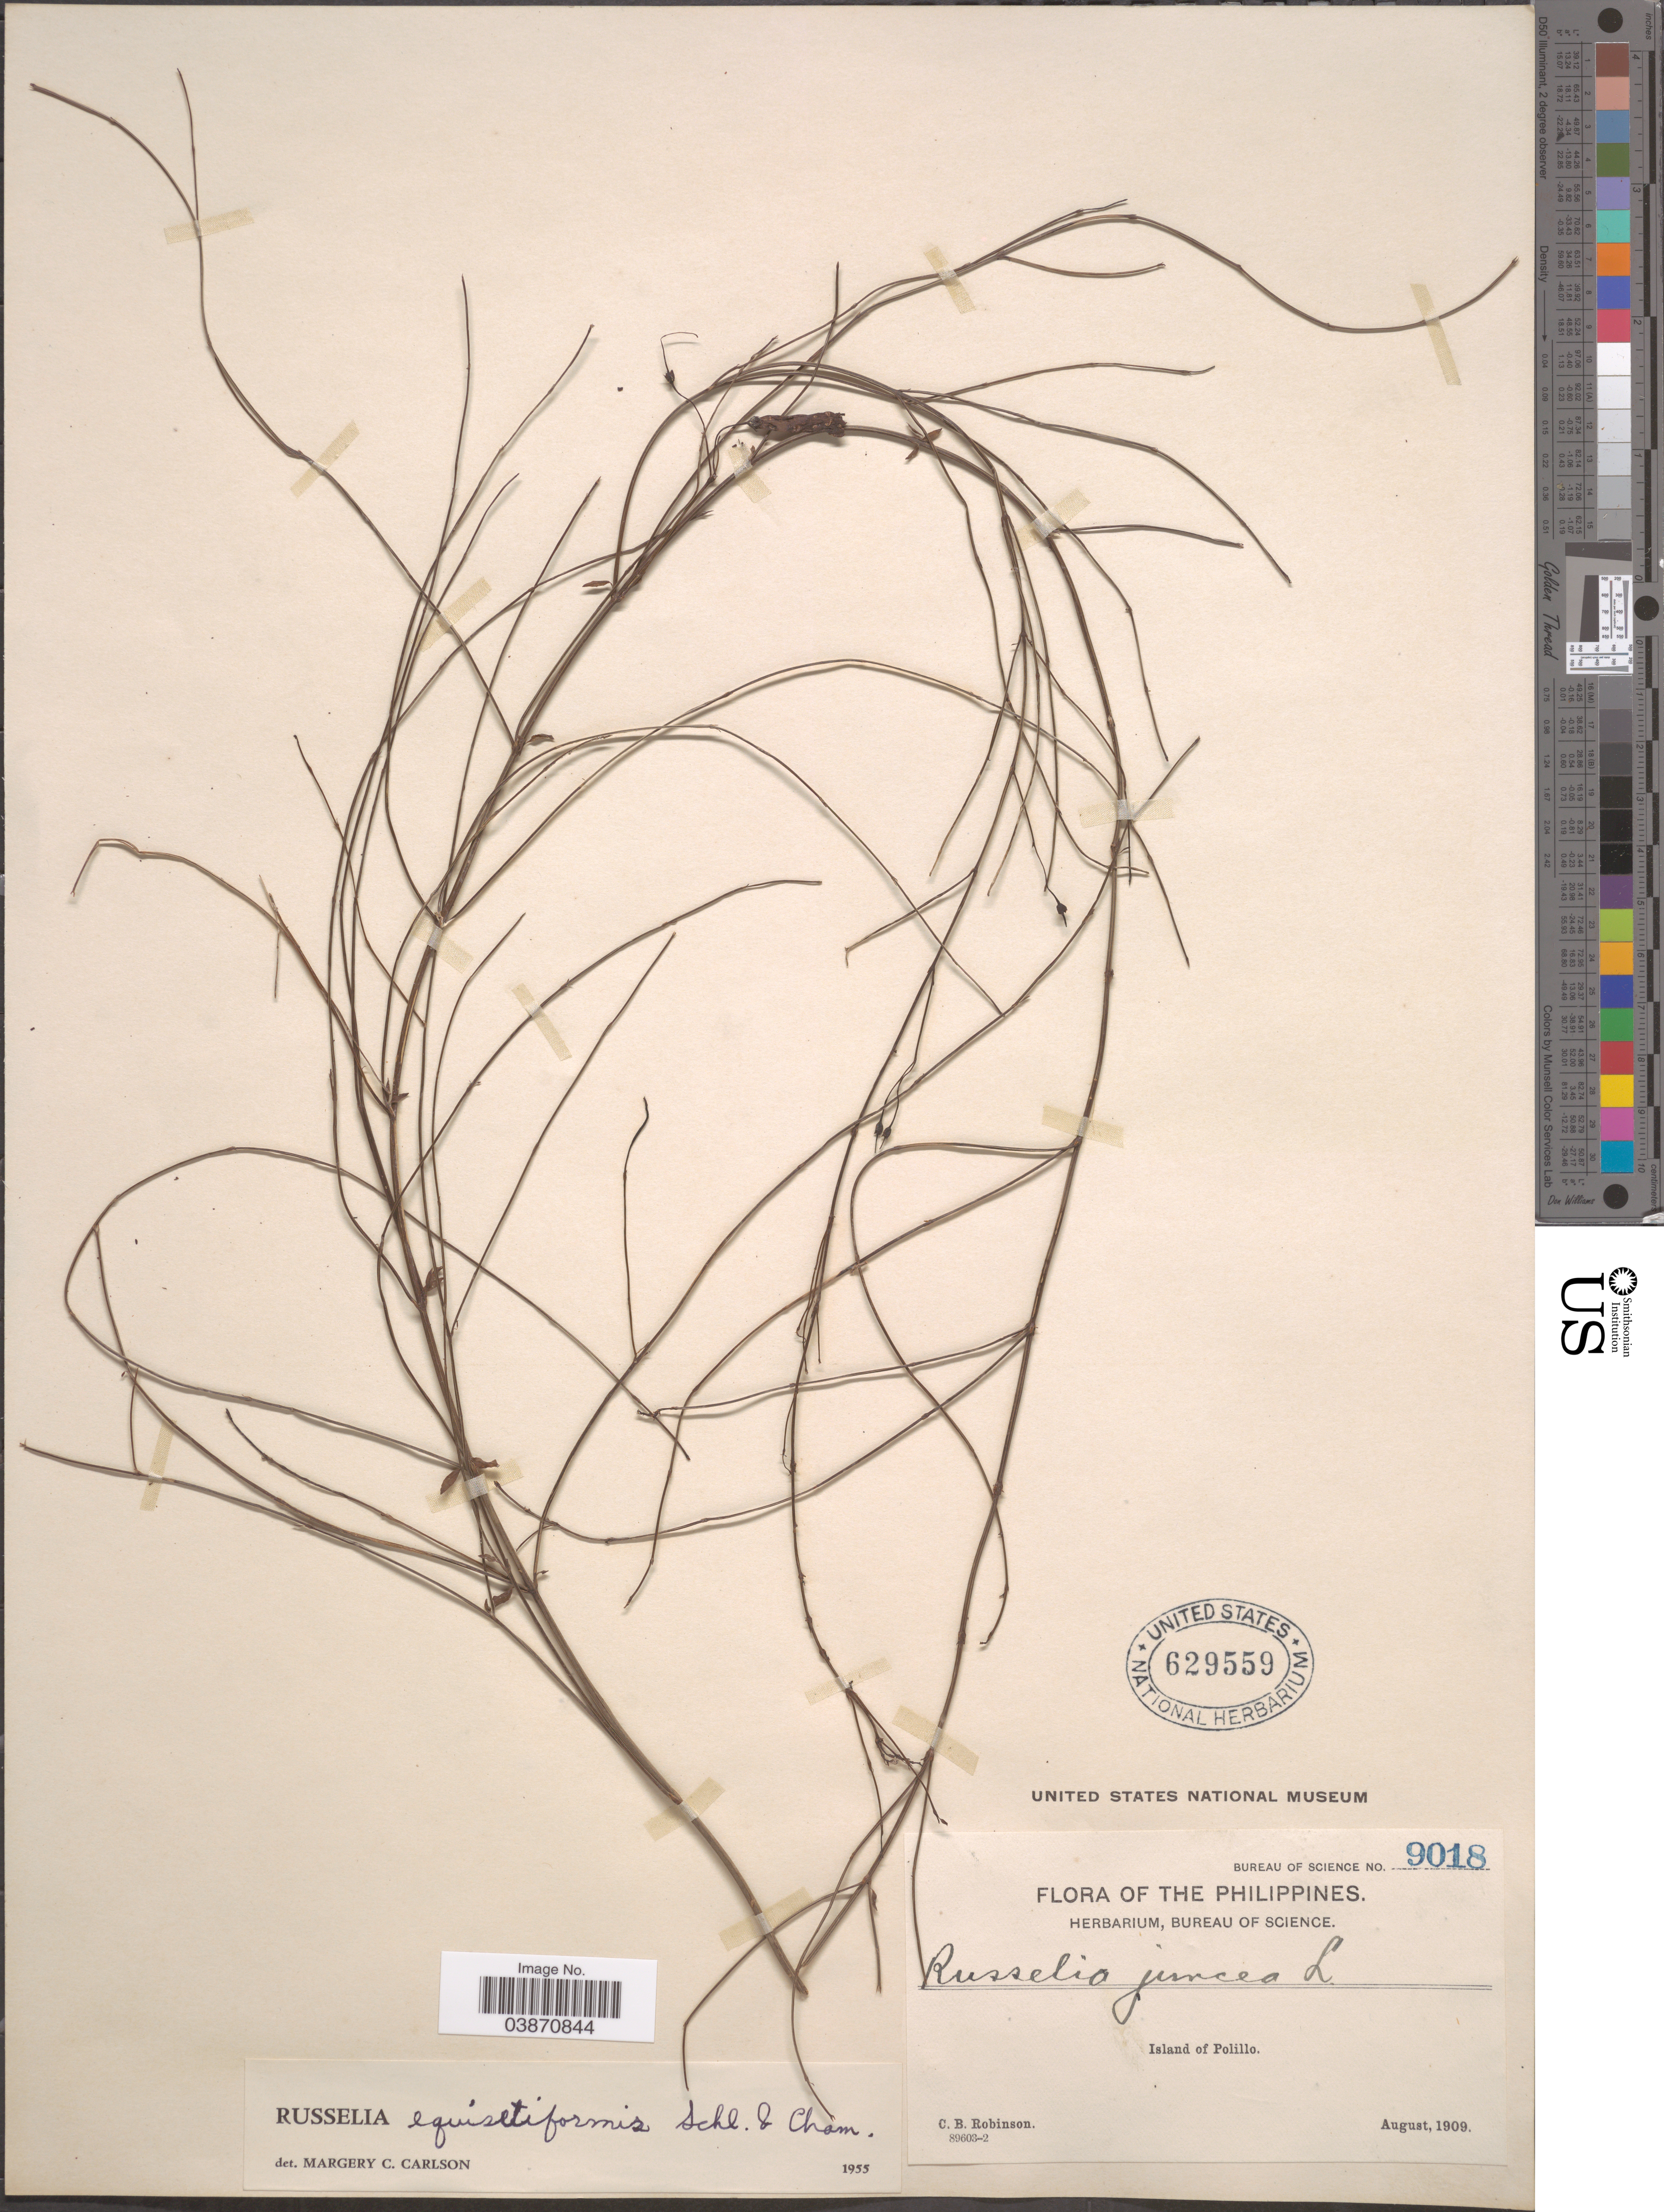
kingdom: Plantae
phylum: Tracheophyta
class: Magnoliopsida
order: Lamiales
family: Plantaginaceae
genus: Russelia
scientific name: Russelia equisetiformis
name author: Schltdl. & Cham.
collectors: C. Robinson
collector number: Bureau of Science 9018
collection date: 1909-08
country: Philippines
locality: Island of Polillo.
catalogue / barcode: US 629559